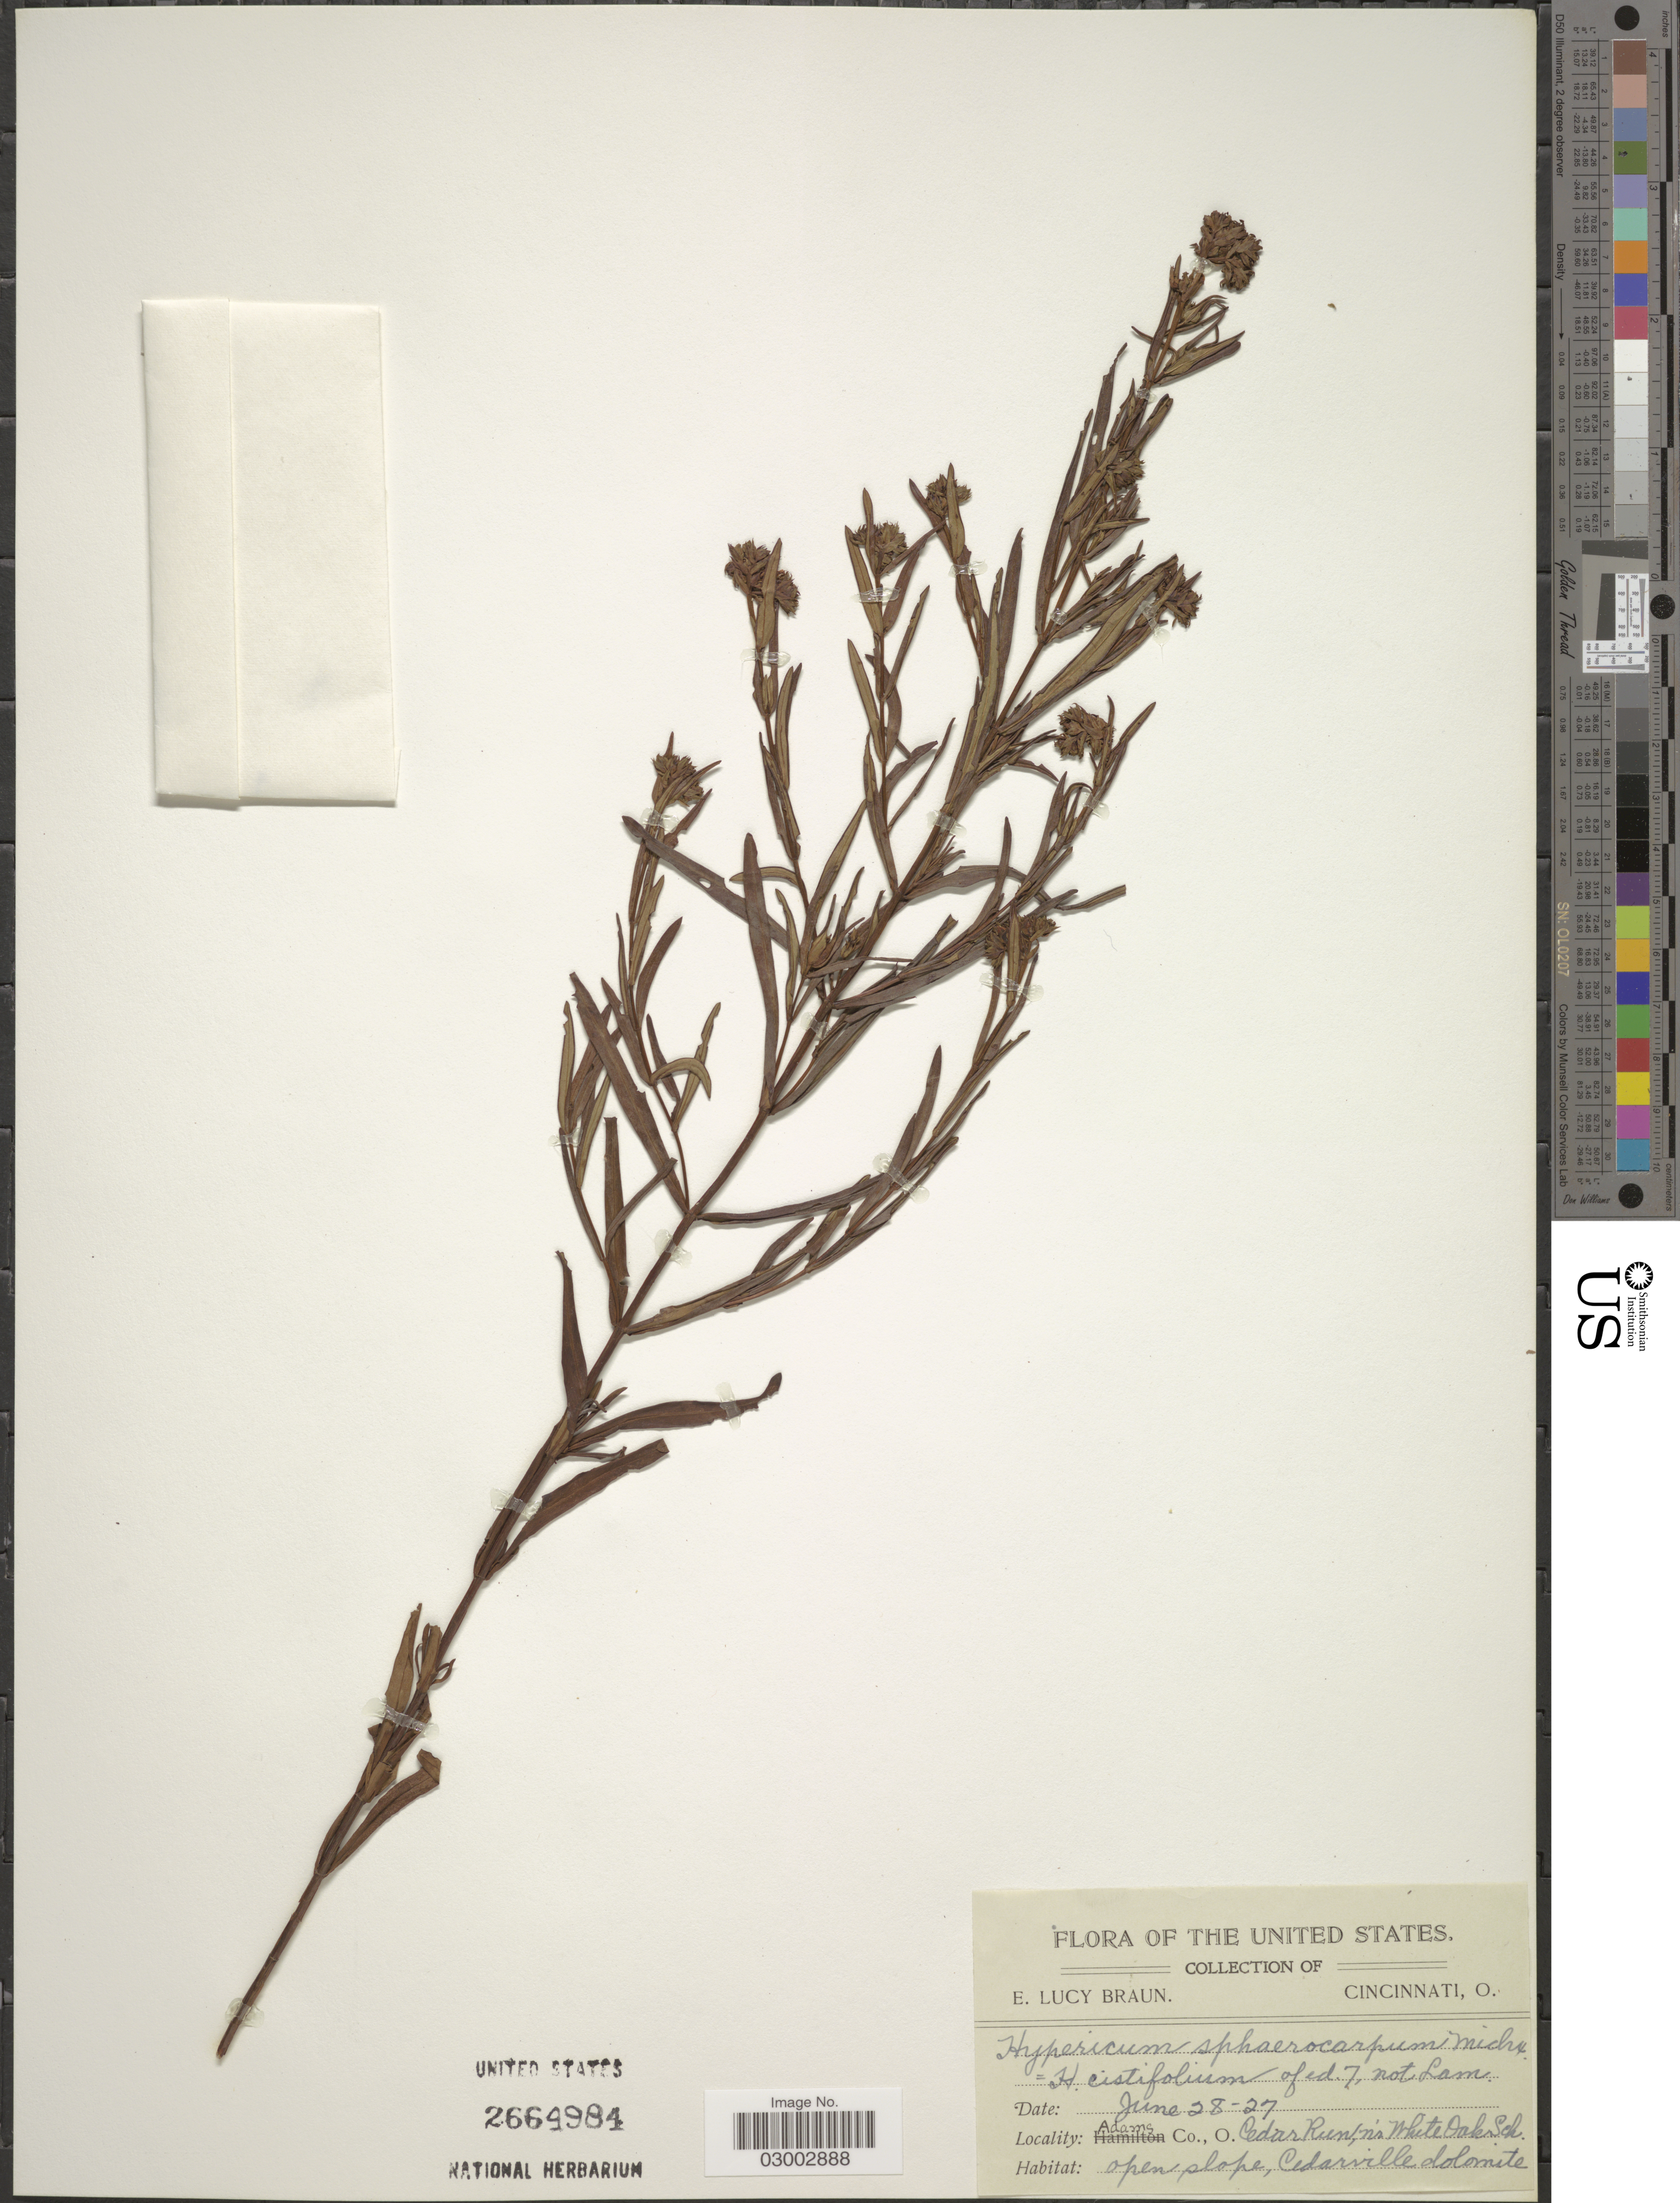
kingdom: Plantae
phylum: Tracheophyta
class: Magnoliopsida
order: Malpighiales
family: Hypericaceae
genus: Hypericum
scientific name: Hypericum sphaerocarpum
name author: Michx.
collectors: E. L. Braun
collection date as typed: Transcribed d/m/y: 28/6/27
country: United States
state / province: Ohio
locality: Adams Co., O. Cedar Run, n'r White Oaks Sch. open slope, Cedarville dolomite.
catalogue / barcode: US 2664984